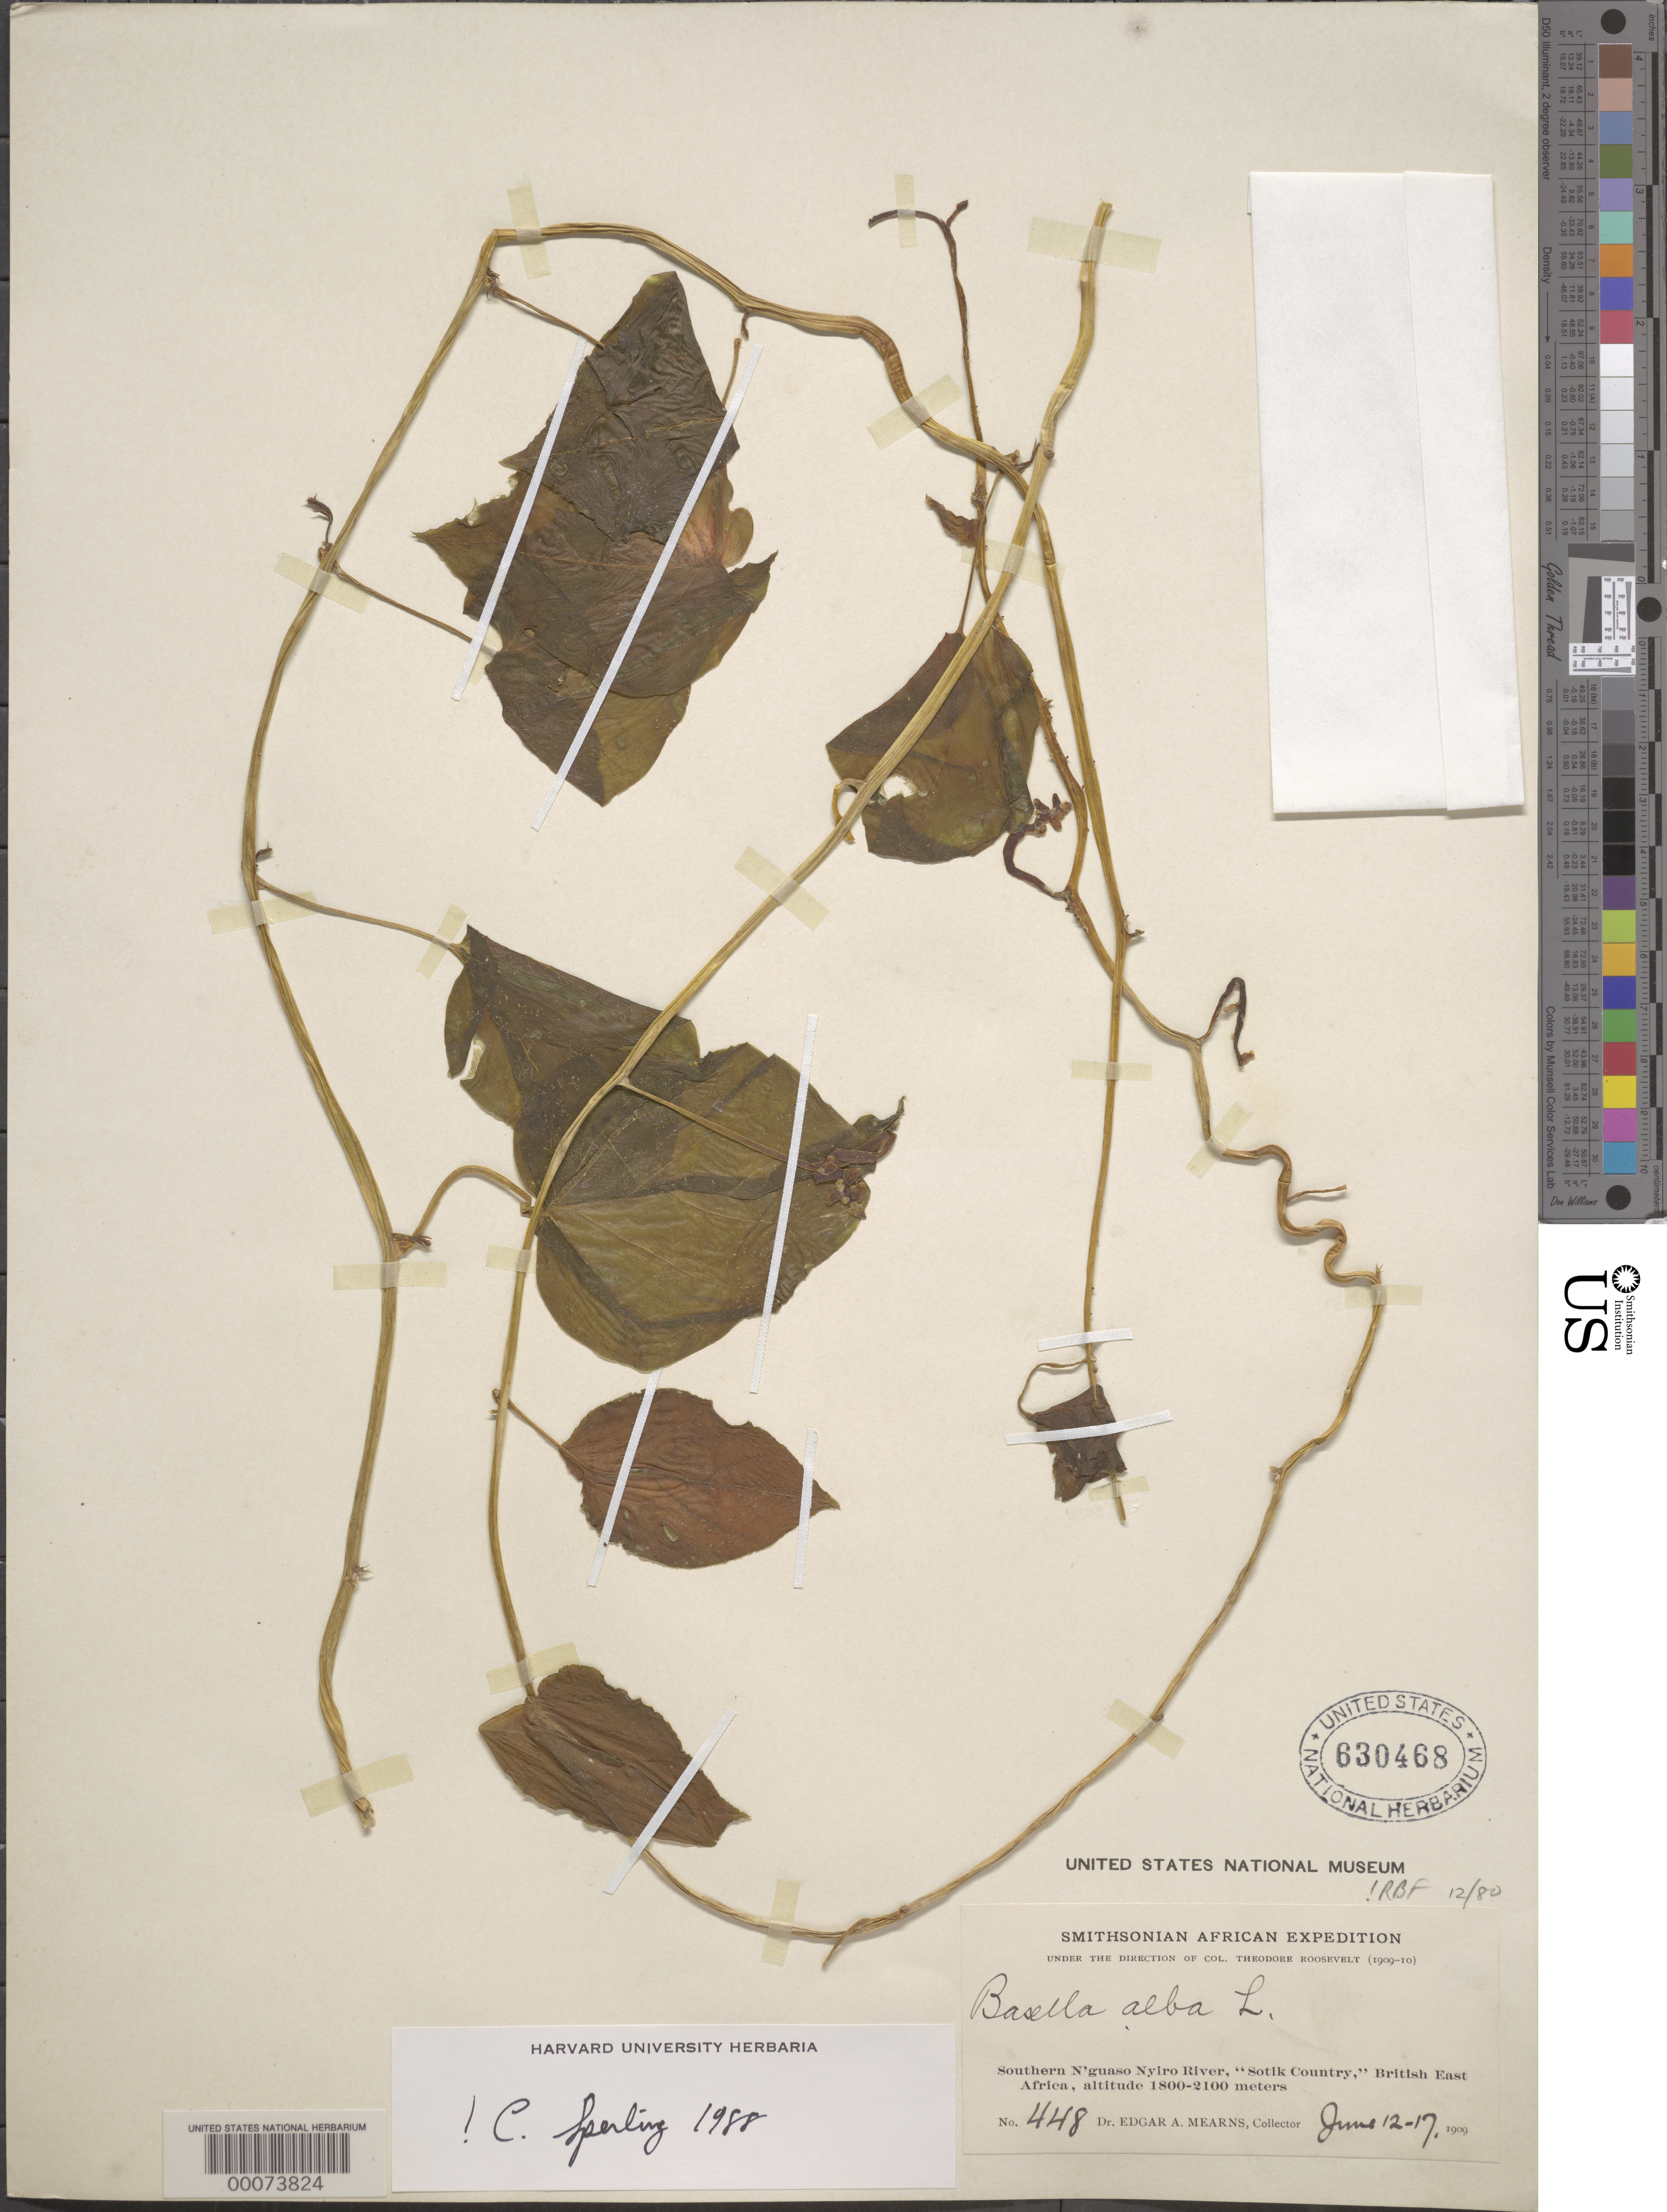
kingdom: Plantae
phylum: Tracheophyta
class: Magnoliopsida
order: Caryophyllales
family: Basellaceae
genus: Basella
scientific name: Basella alba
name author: L.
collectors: E. A. Mearns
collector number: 448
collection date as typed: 12 Jun 1909 to 17 Jun 1909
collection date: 1909-06-12/1909-06-17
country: Kenya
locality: Southern n'guaso nyiro river, "sotik country"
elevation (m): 1800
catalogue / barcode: US 630468